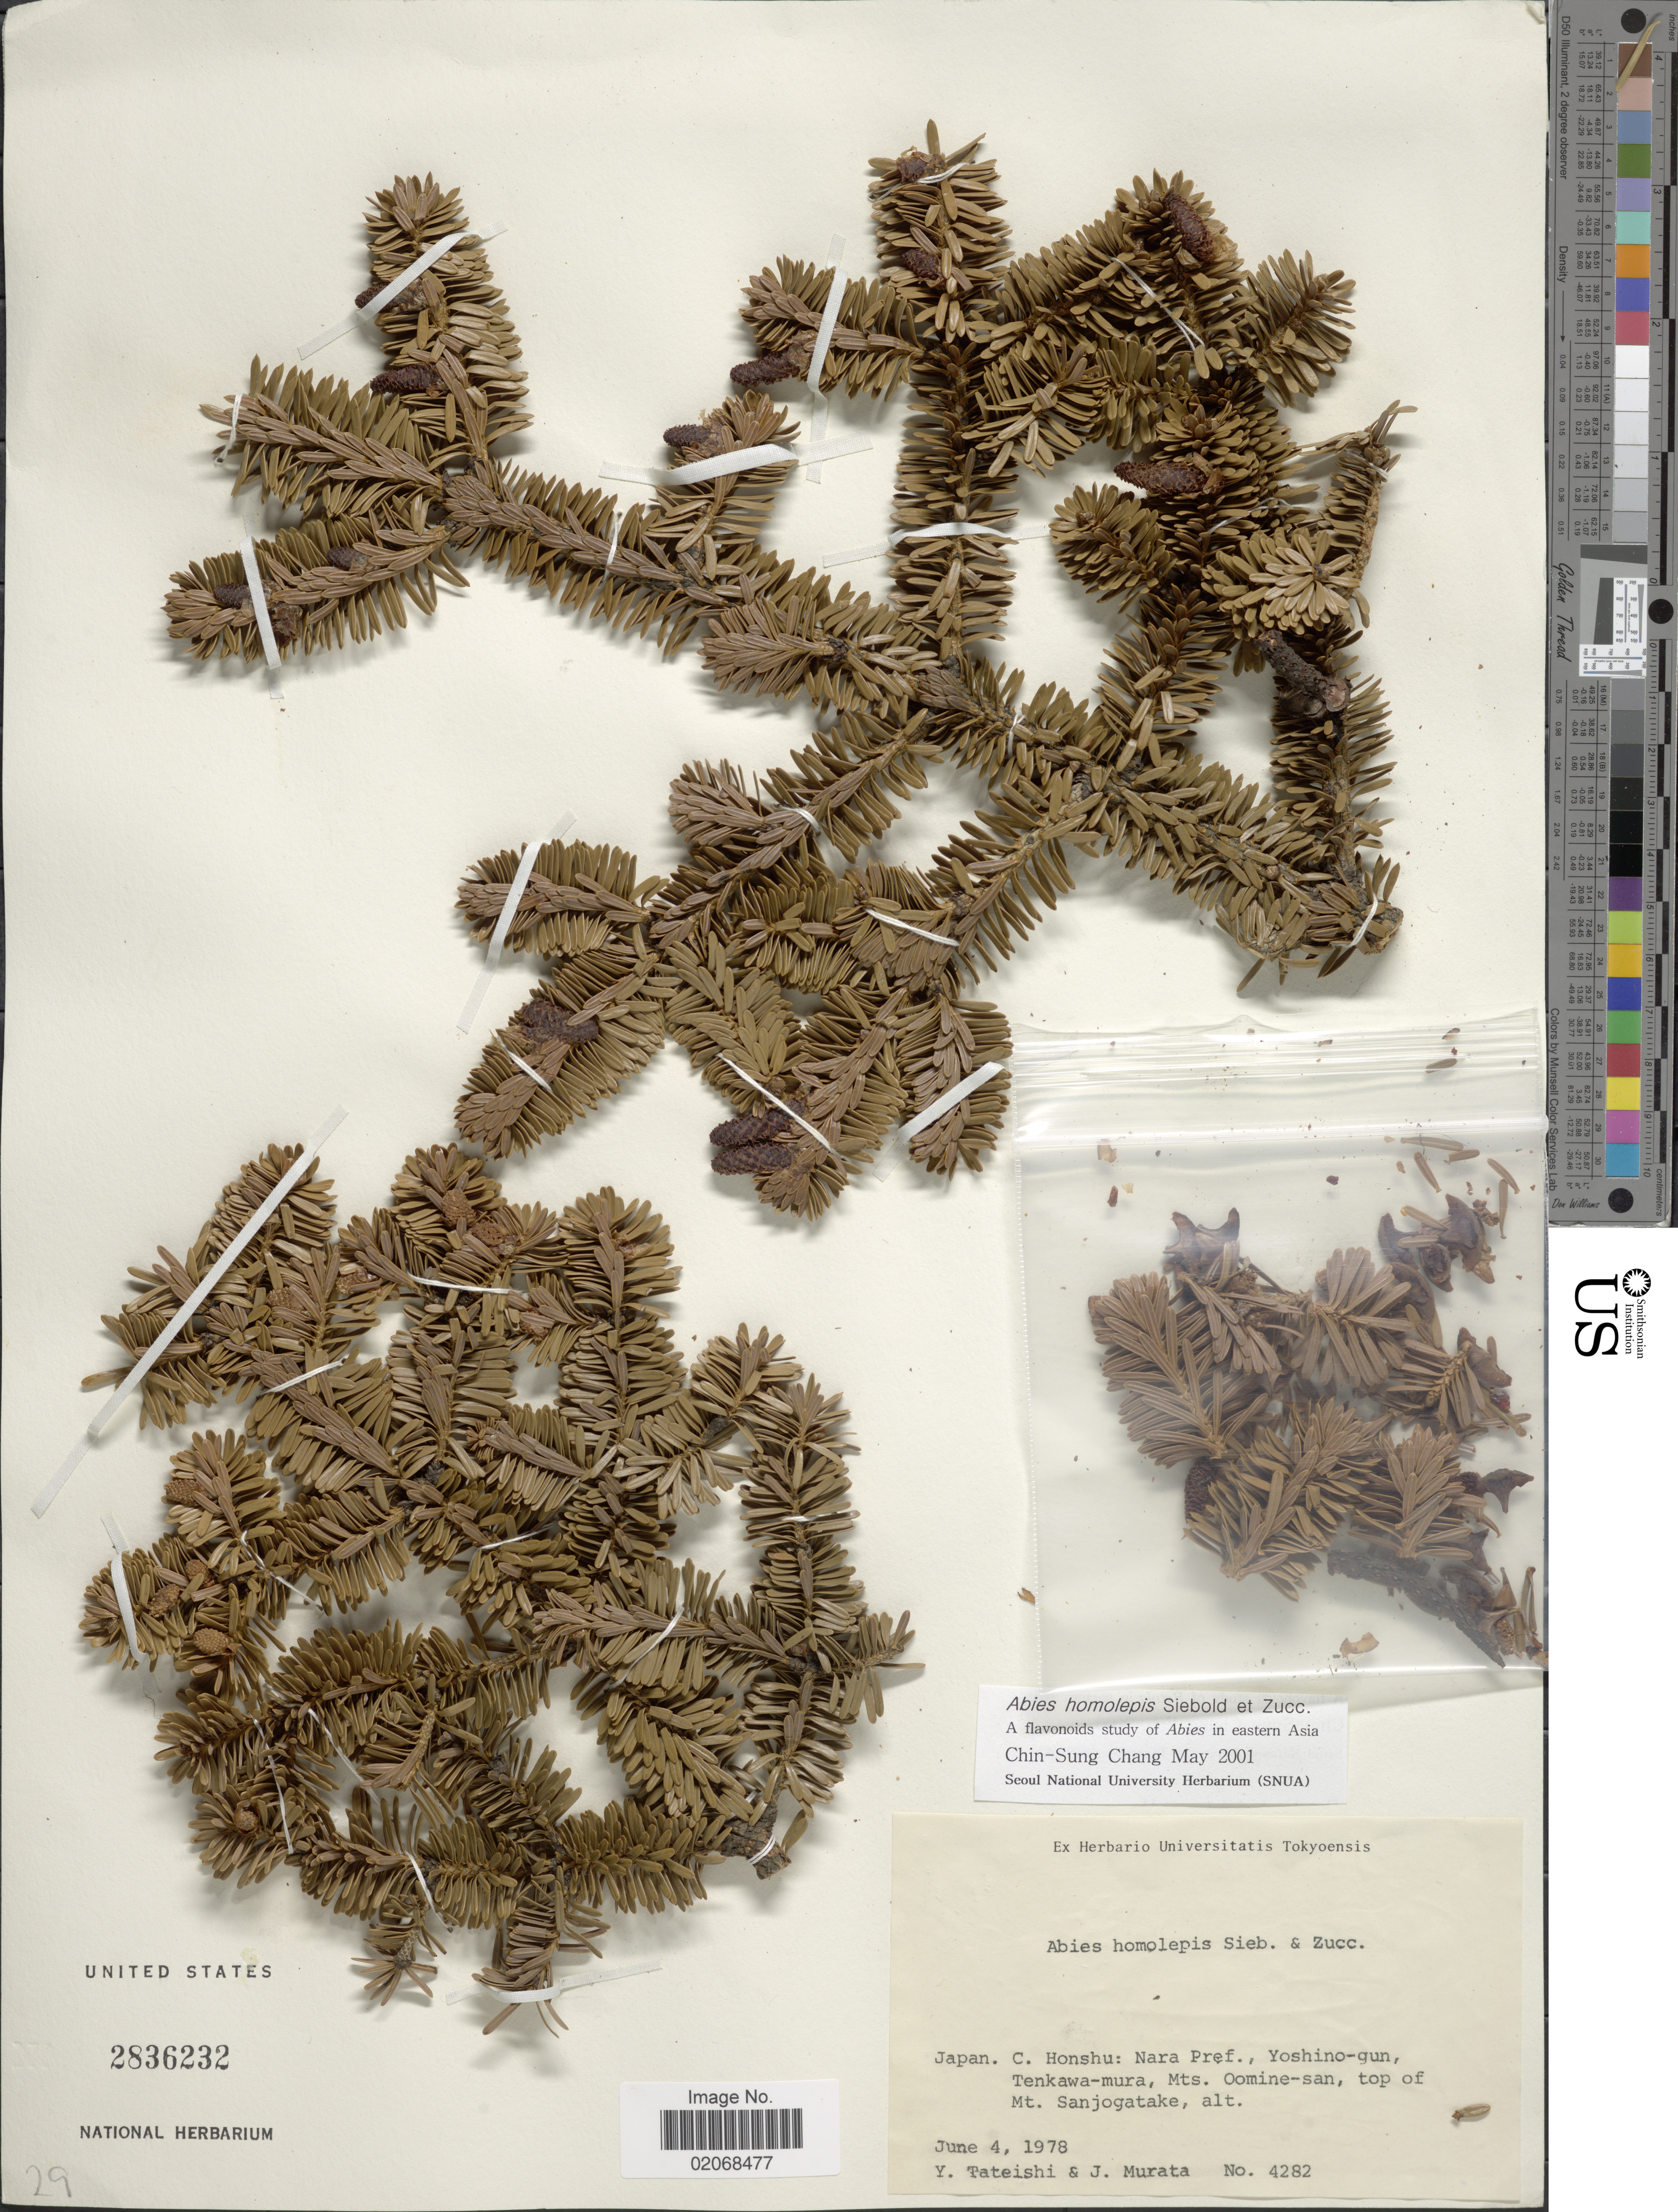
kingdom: Plantae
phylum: Tracheophyta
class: Pinopsida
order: Pinales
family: Pinaceae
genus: Abies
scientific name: Abies homolepis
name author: Siebold & Zucc.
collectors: Y. Tateishi & J. Murata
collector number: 4282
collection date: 1978-06-04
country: Japan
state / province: Nara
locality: C. Honshu, Yoshino-gun, Tenkawa-mura, Mts. Omine-san, top of Mt. Sanjogatake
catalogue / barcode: US 2836232